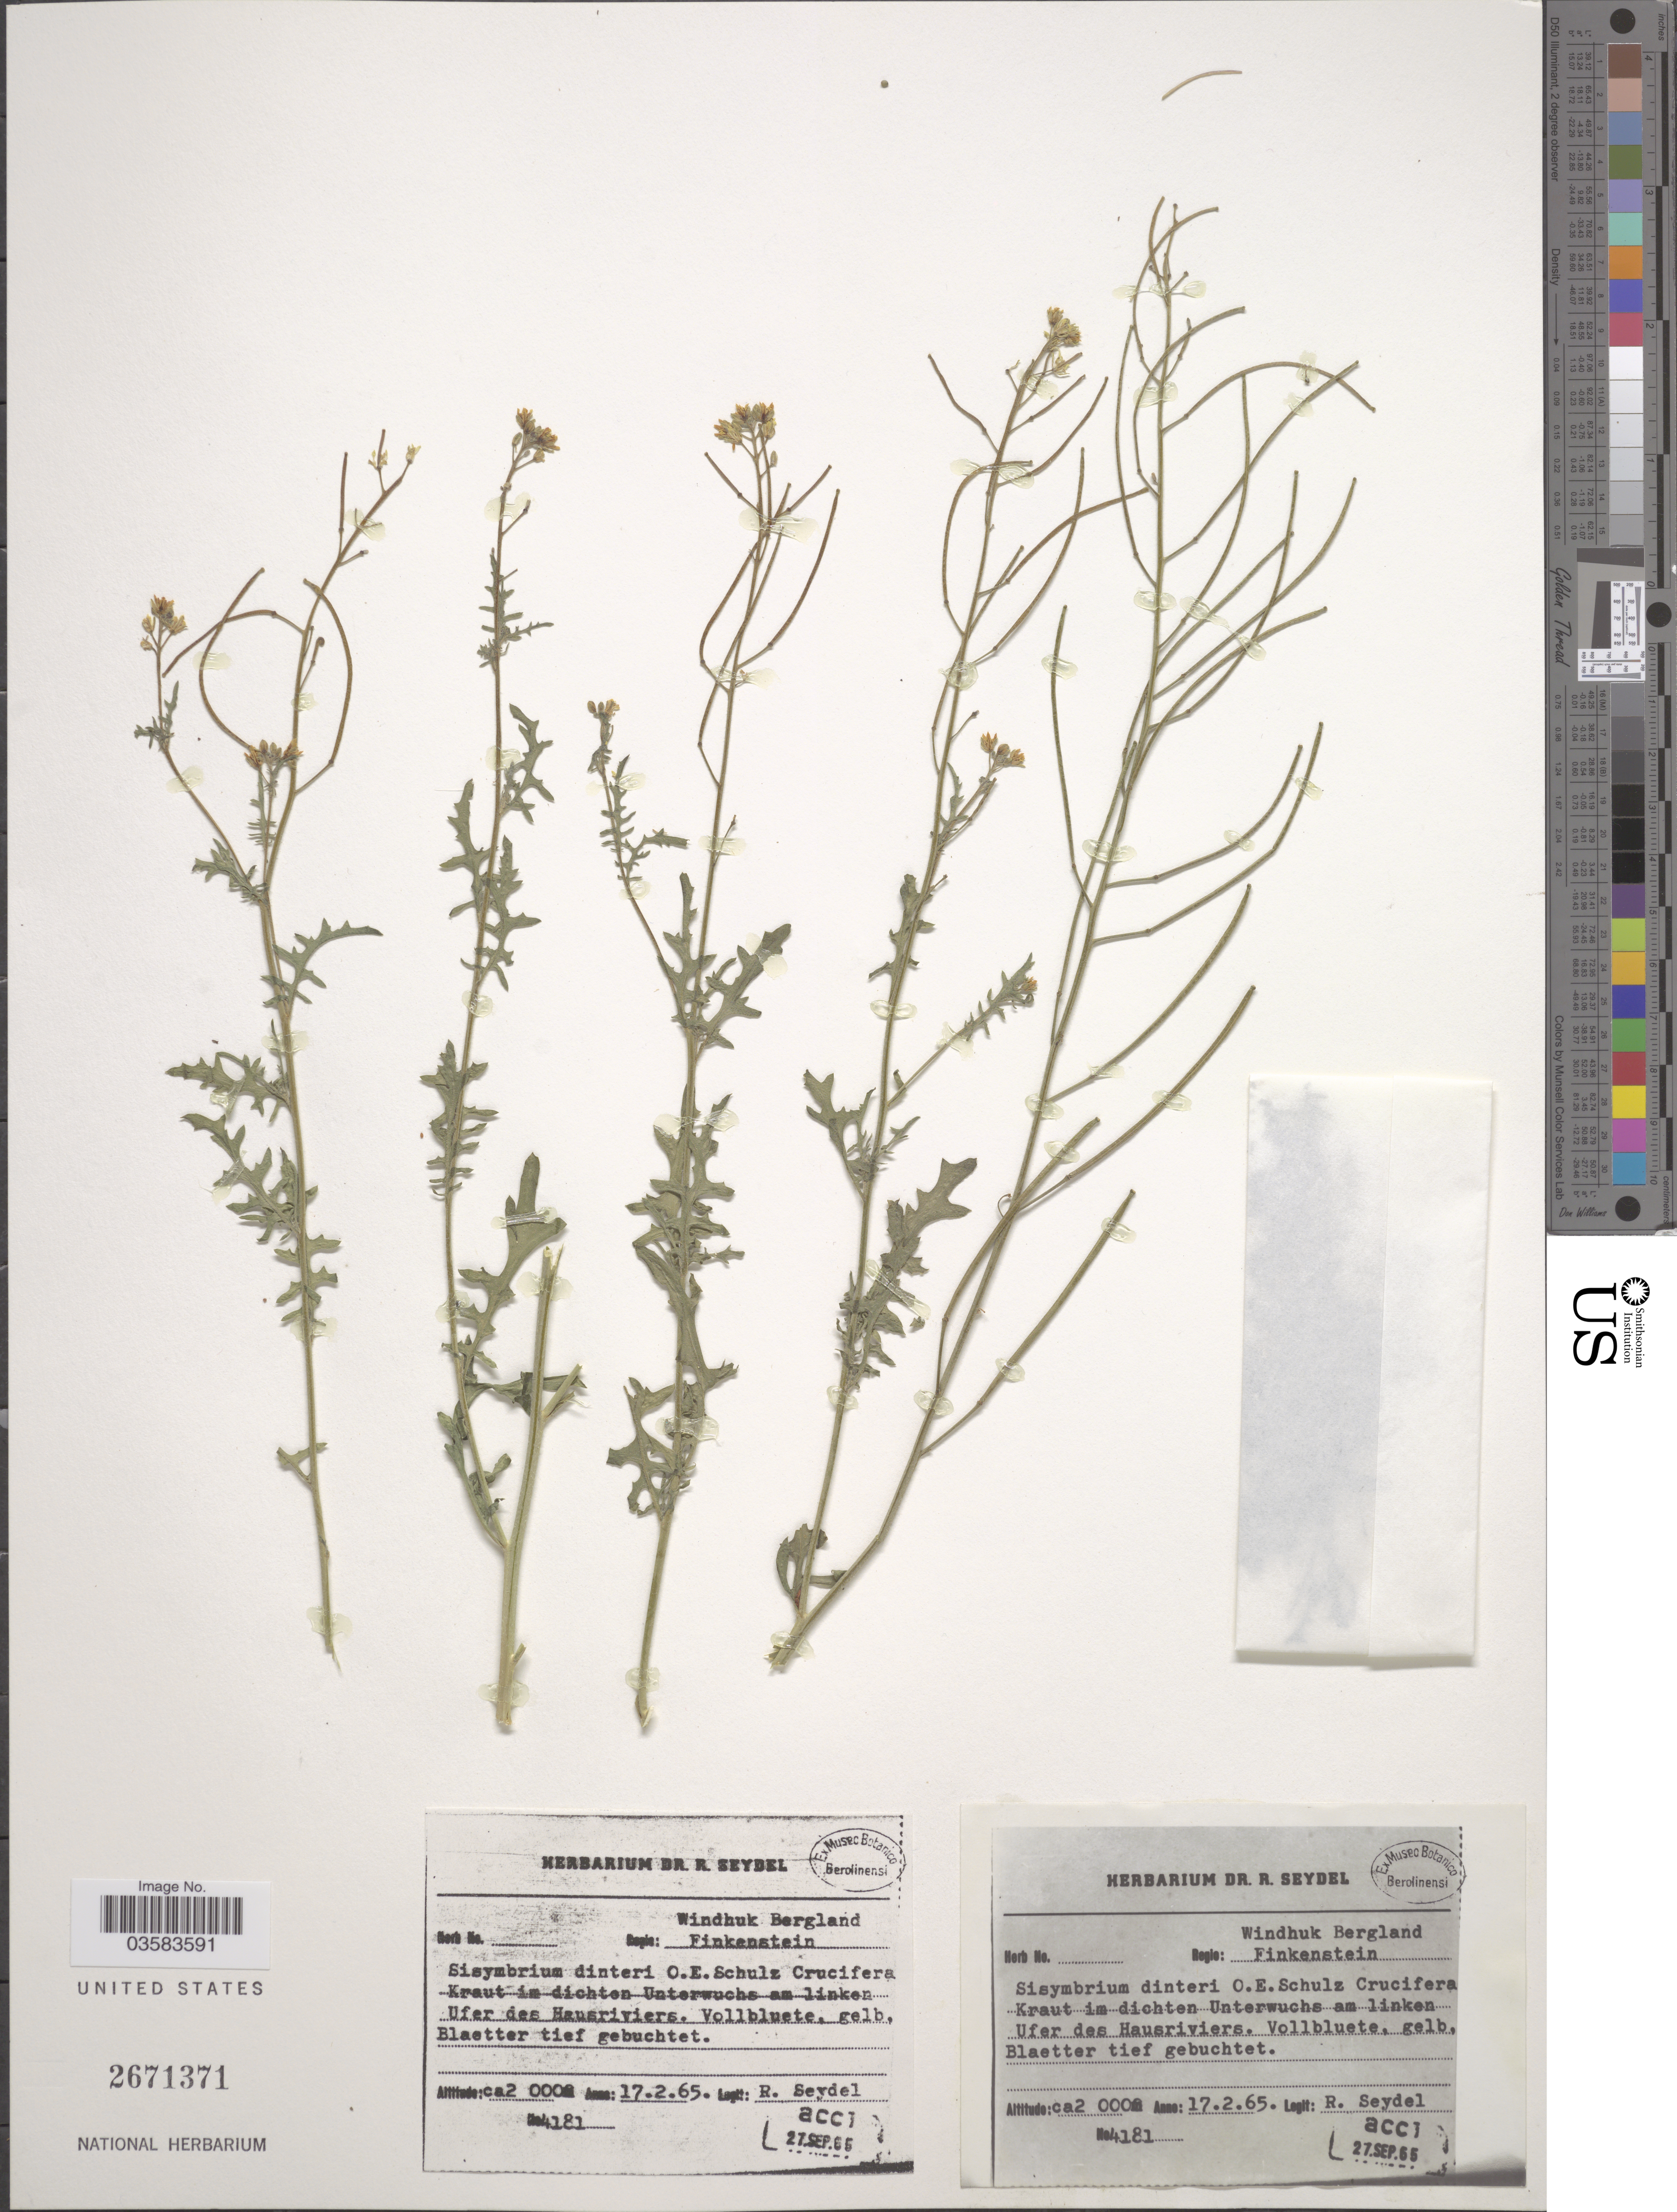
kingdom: Plantae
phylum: Tracheophyta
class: Magnoliopsida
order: Brassicales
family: Brassicaceae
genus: Sisymbrium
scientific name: Sisymbrium dinteri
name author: O.E. Schulz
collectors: R. Seydel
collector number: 4181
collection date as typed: Transcribed d/m/y: 17/2/65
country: Namibia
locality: Regio: Windhuk Bergland Finkenstein. Im dichten Unterwuchs am linken Ufer des Hausriviers.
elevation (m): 2000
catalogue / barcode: US 2671371